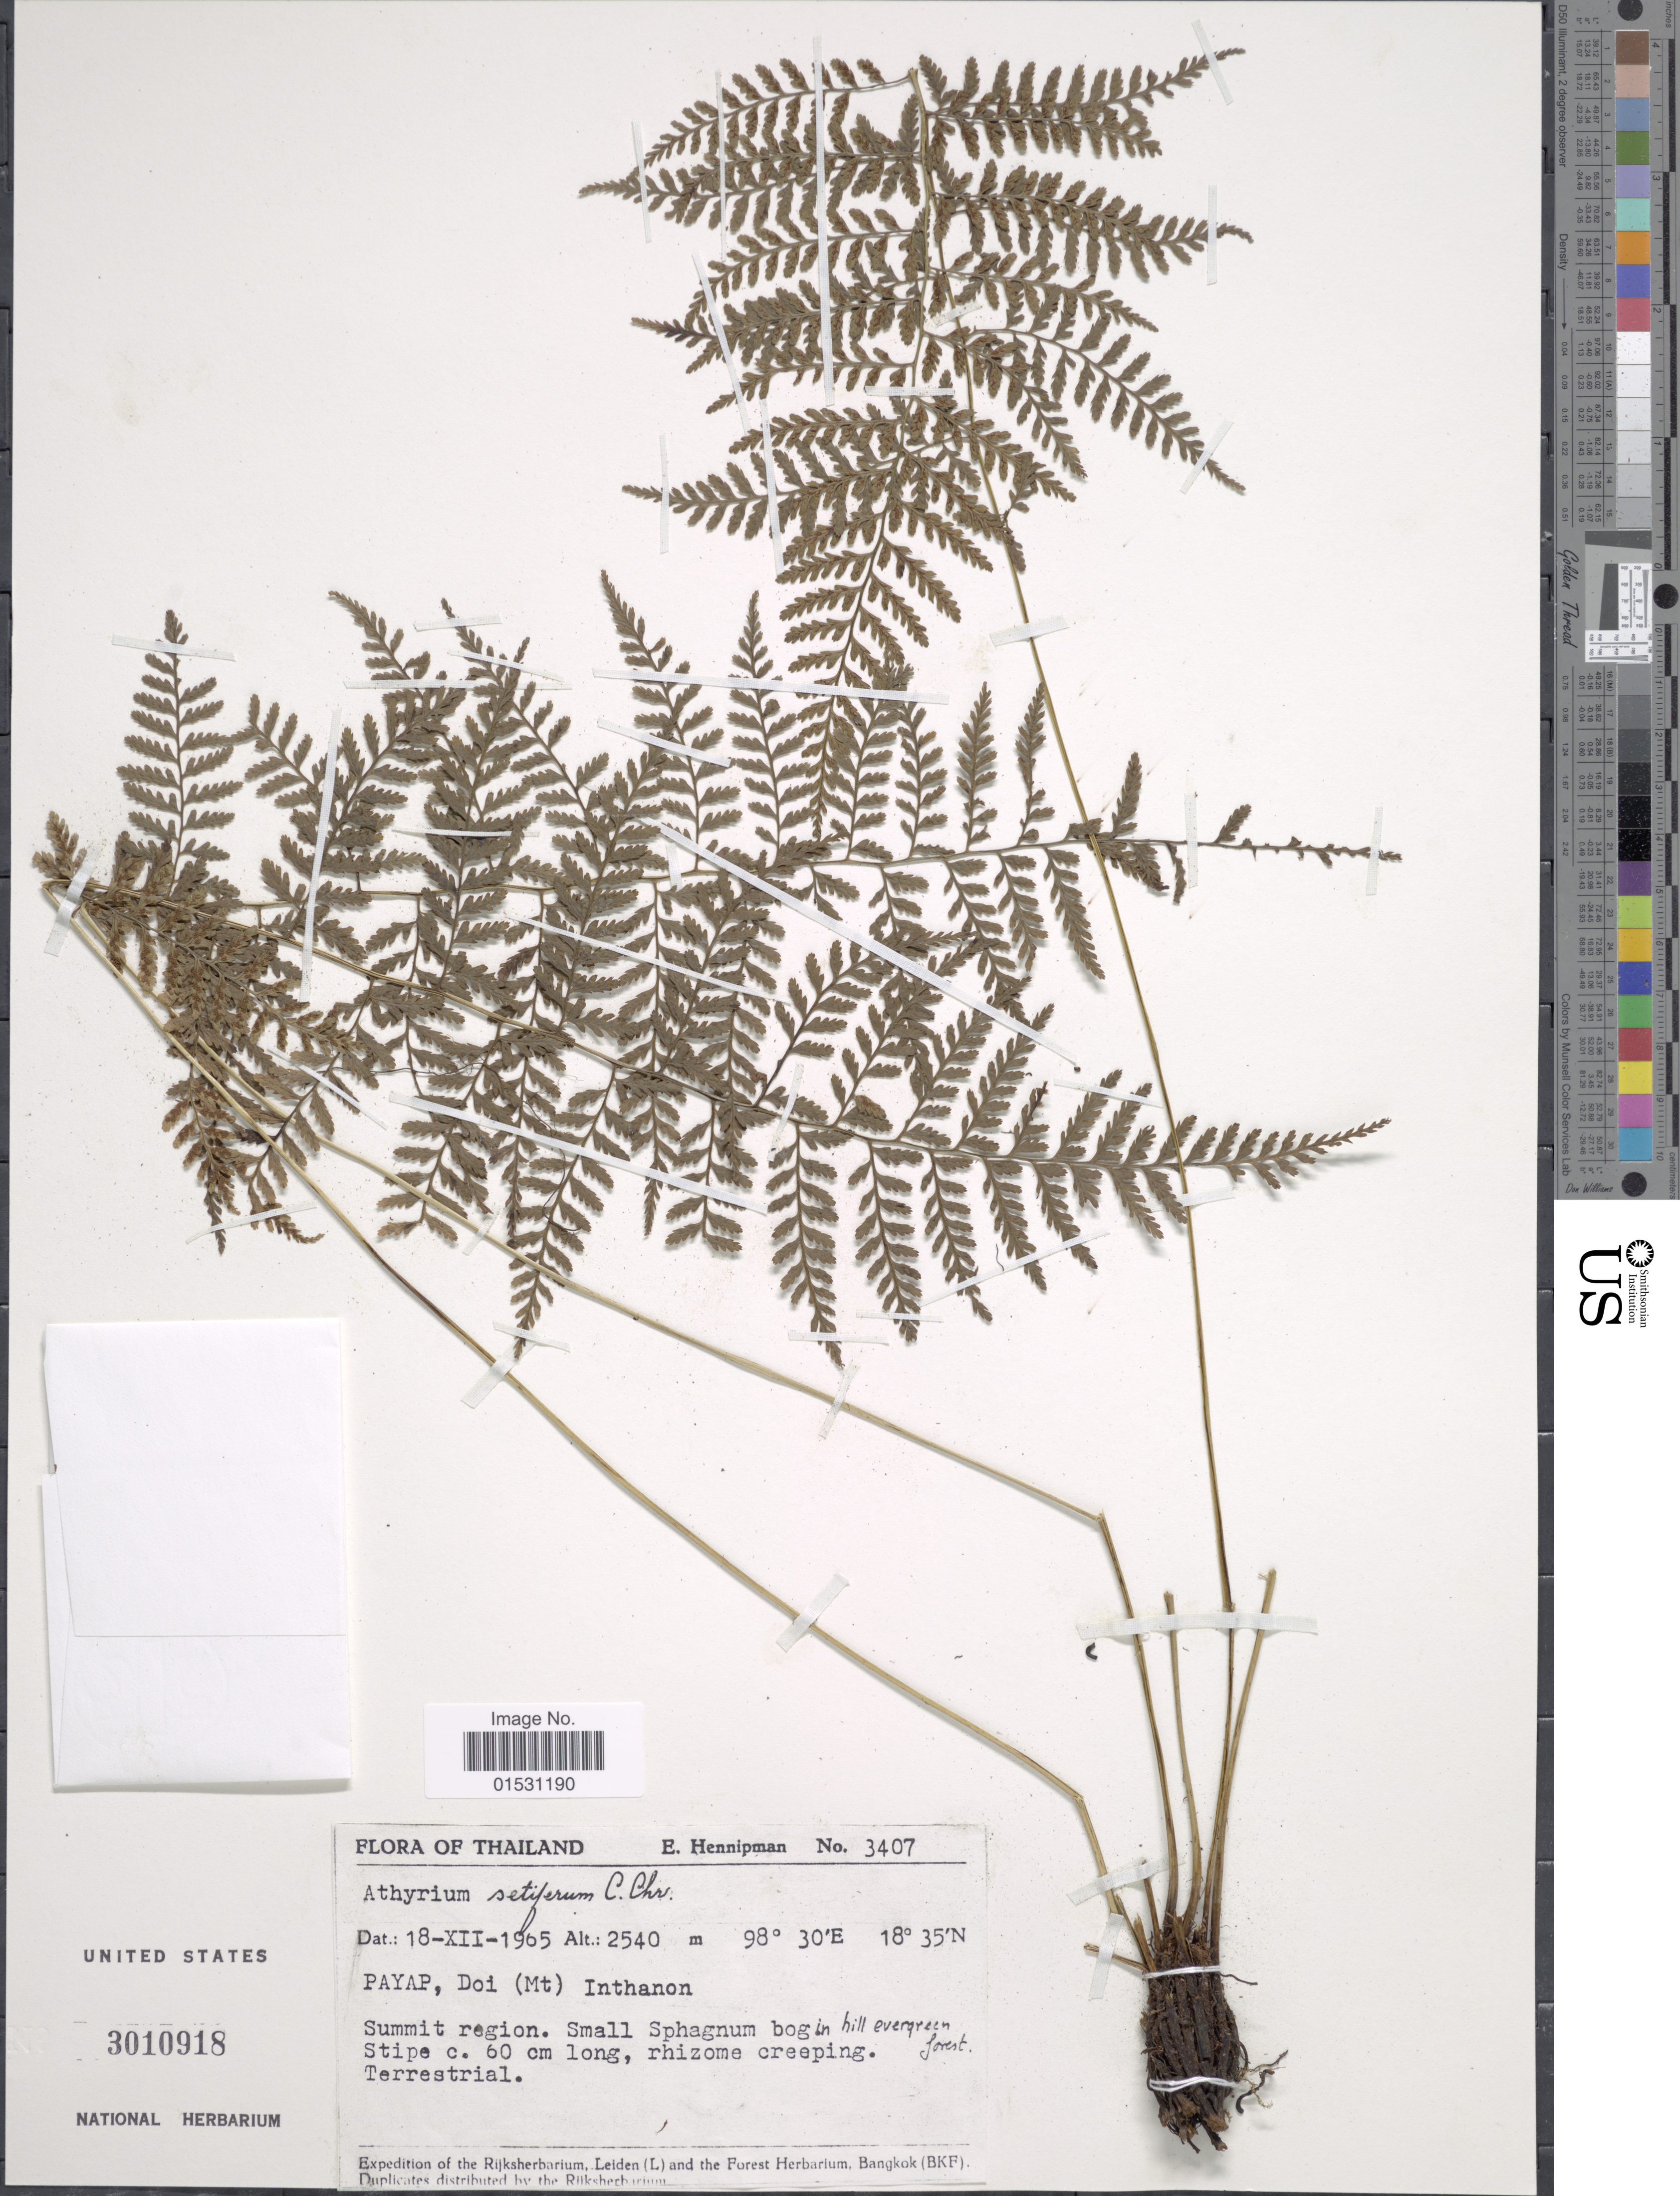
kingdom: Plantae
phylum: Tracheophyta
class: Polypodiopsida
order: Polypodiales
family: Athyriaceae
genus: Athyrium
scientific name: Athyrium setiferum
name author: C. Chr.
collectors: E. Hennipman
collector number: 3407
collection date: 1965-12-18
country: Thailand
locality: Payap, Doi (Mt) Inthanon.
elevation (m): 2540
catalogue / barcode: US 3010918